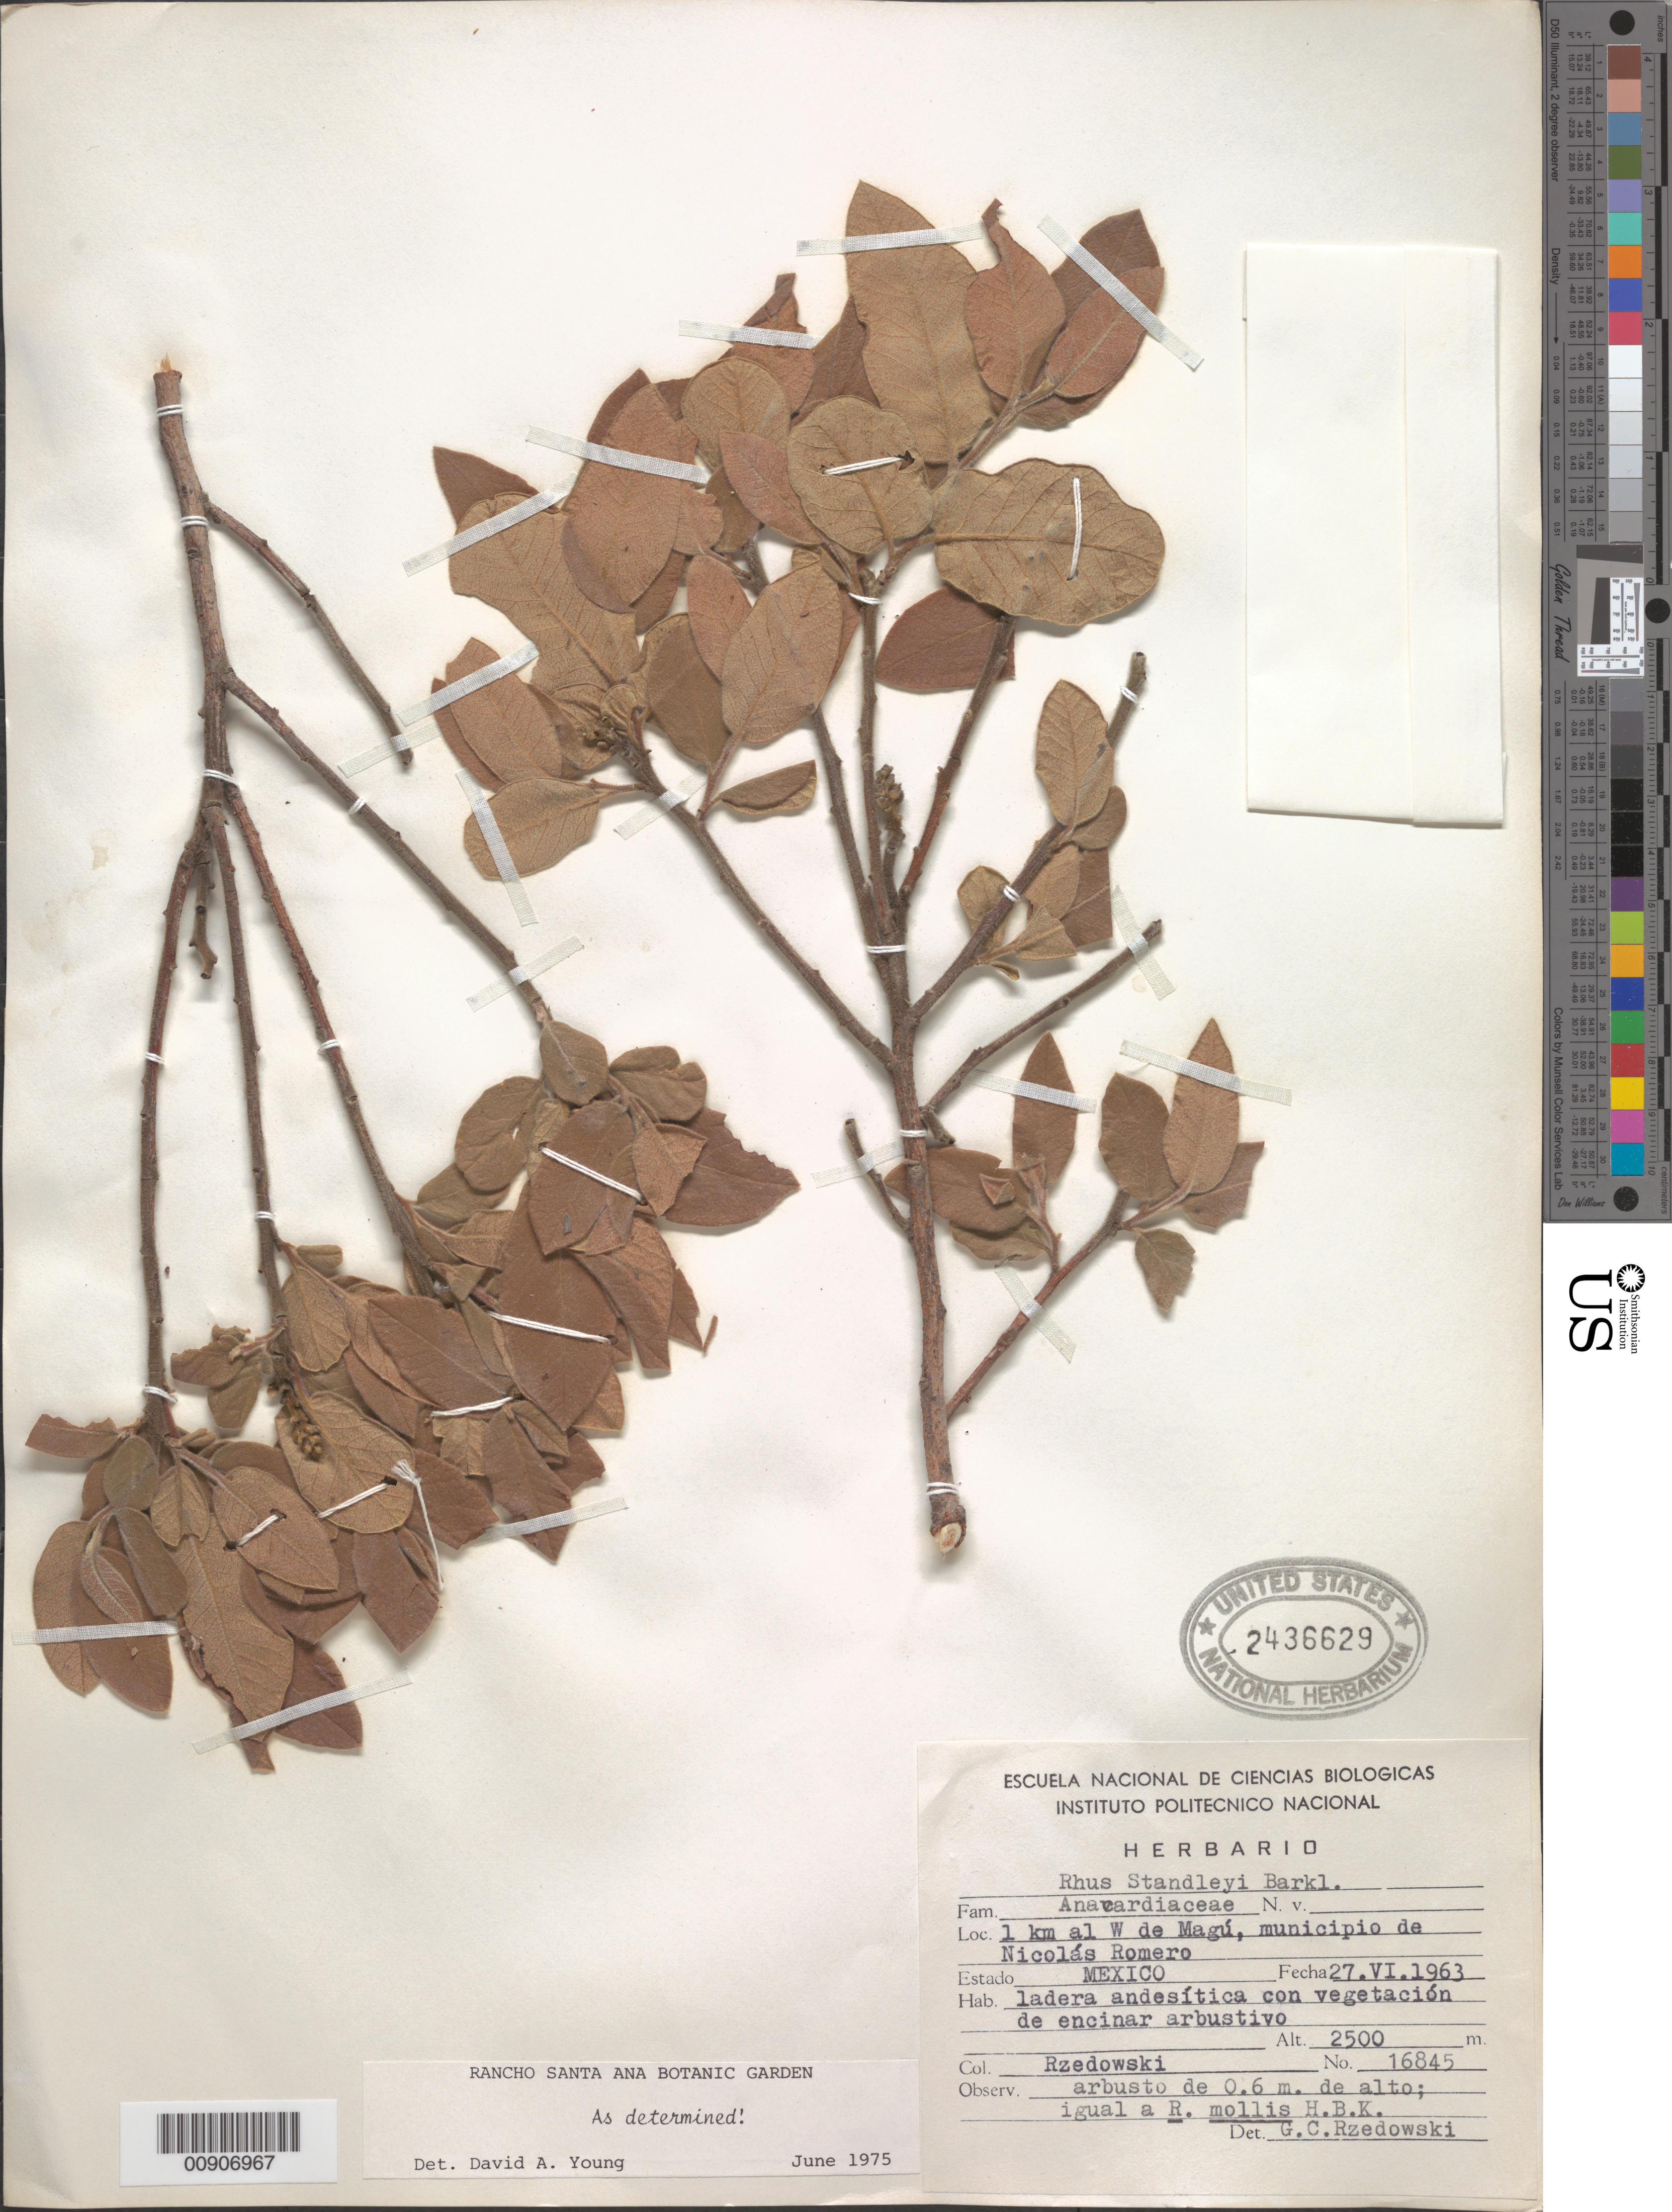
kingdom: Plantae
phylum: Tracheophyta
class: Magnoliopsida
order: Sapindales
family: Anacardiaceae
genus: Rhus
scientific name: Rhus standleyi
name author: F.A. Barkley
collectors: J. Rzedowski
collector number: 16845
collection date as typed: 27 Jun 1963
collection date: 1963-06-27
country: Mexico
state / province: México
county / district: Nicolás Romero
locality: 1 km al W de Magú, municipio de Nicolás Romero, Estado México.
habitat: Ladera andesítica con vegetación de encinar arbustivo.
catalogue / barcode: US 2436629